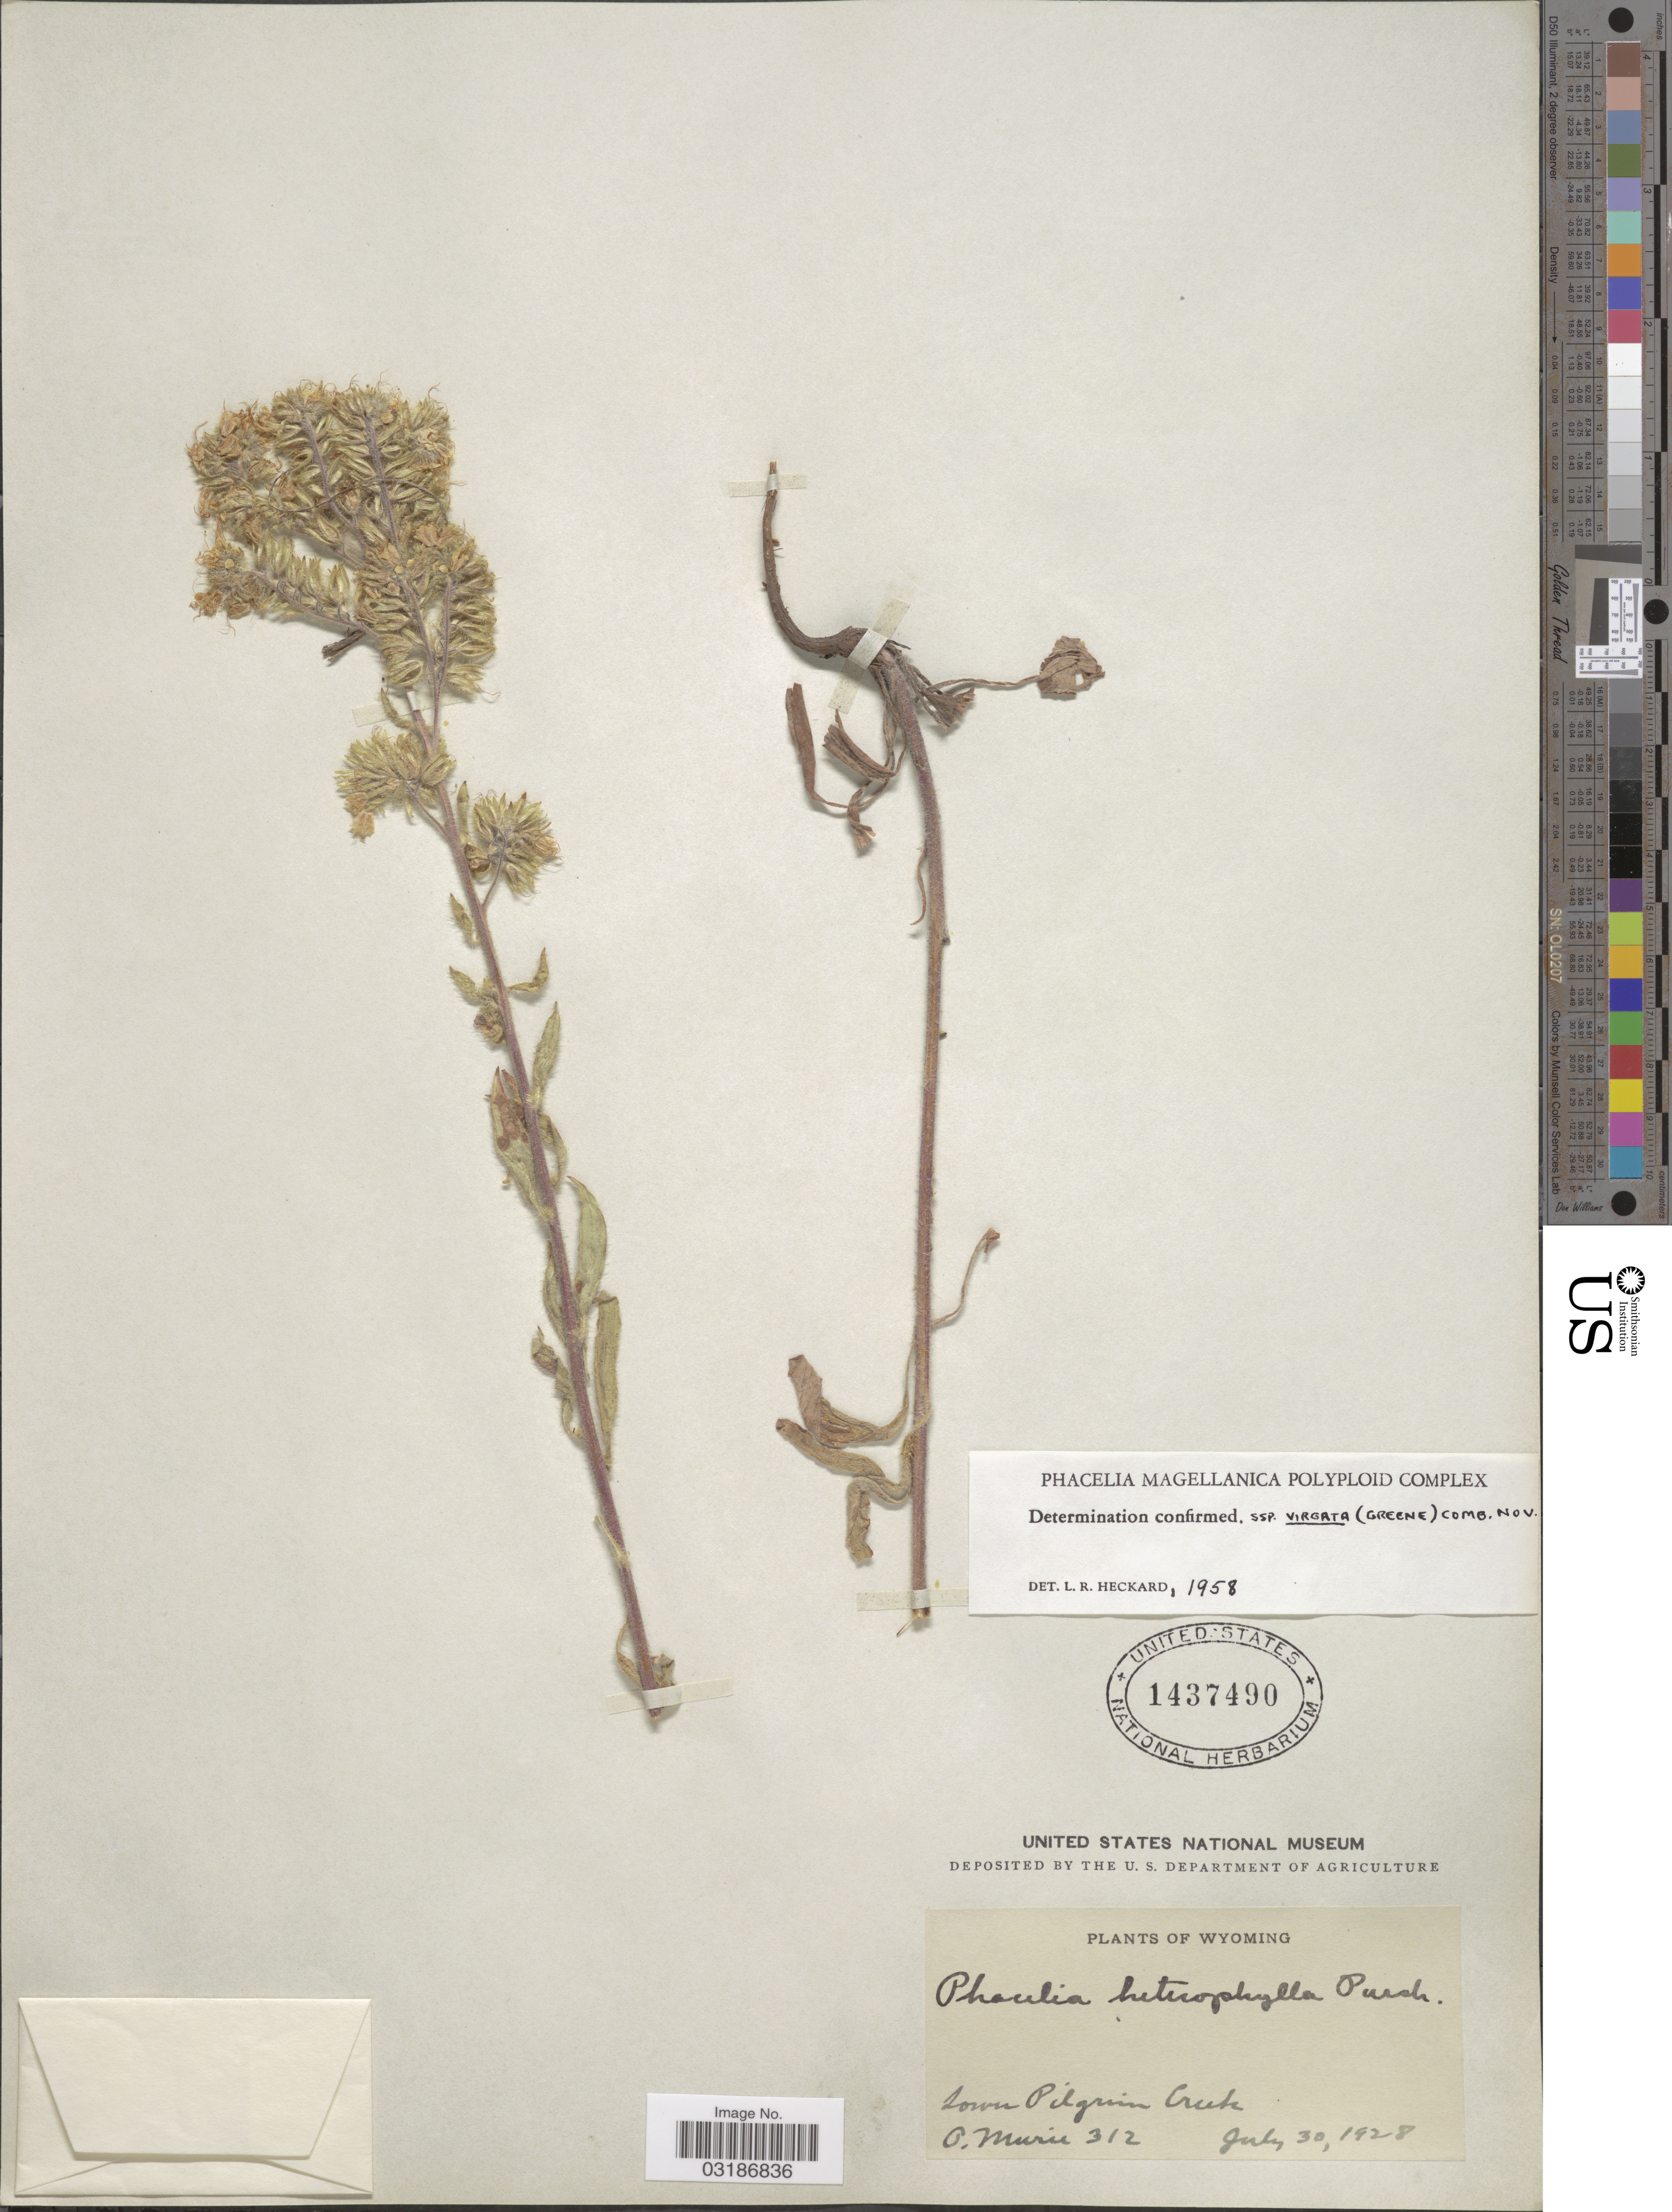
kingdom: Plantae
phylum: Tracheophyta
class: Magnoliopsida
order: Boraginales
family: Hydrophyllaceae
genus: Phacelia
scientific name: Phacelia heterophylla subsp. virgata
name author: (Greene) Heckard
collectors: O. Murie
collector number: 312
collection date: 1928-07-30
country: United States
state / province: Wyoming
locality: Lower Pilgrim Creek.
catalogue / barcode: US 1437490